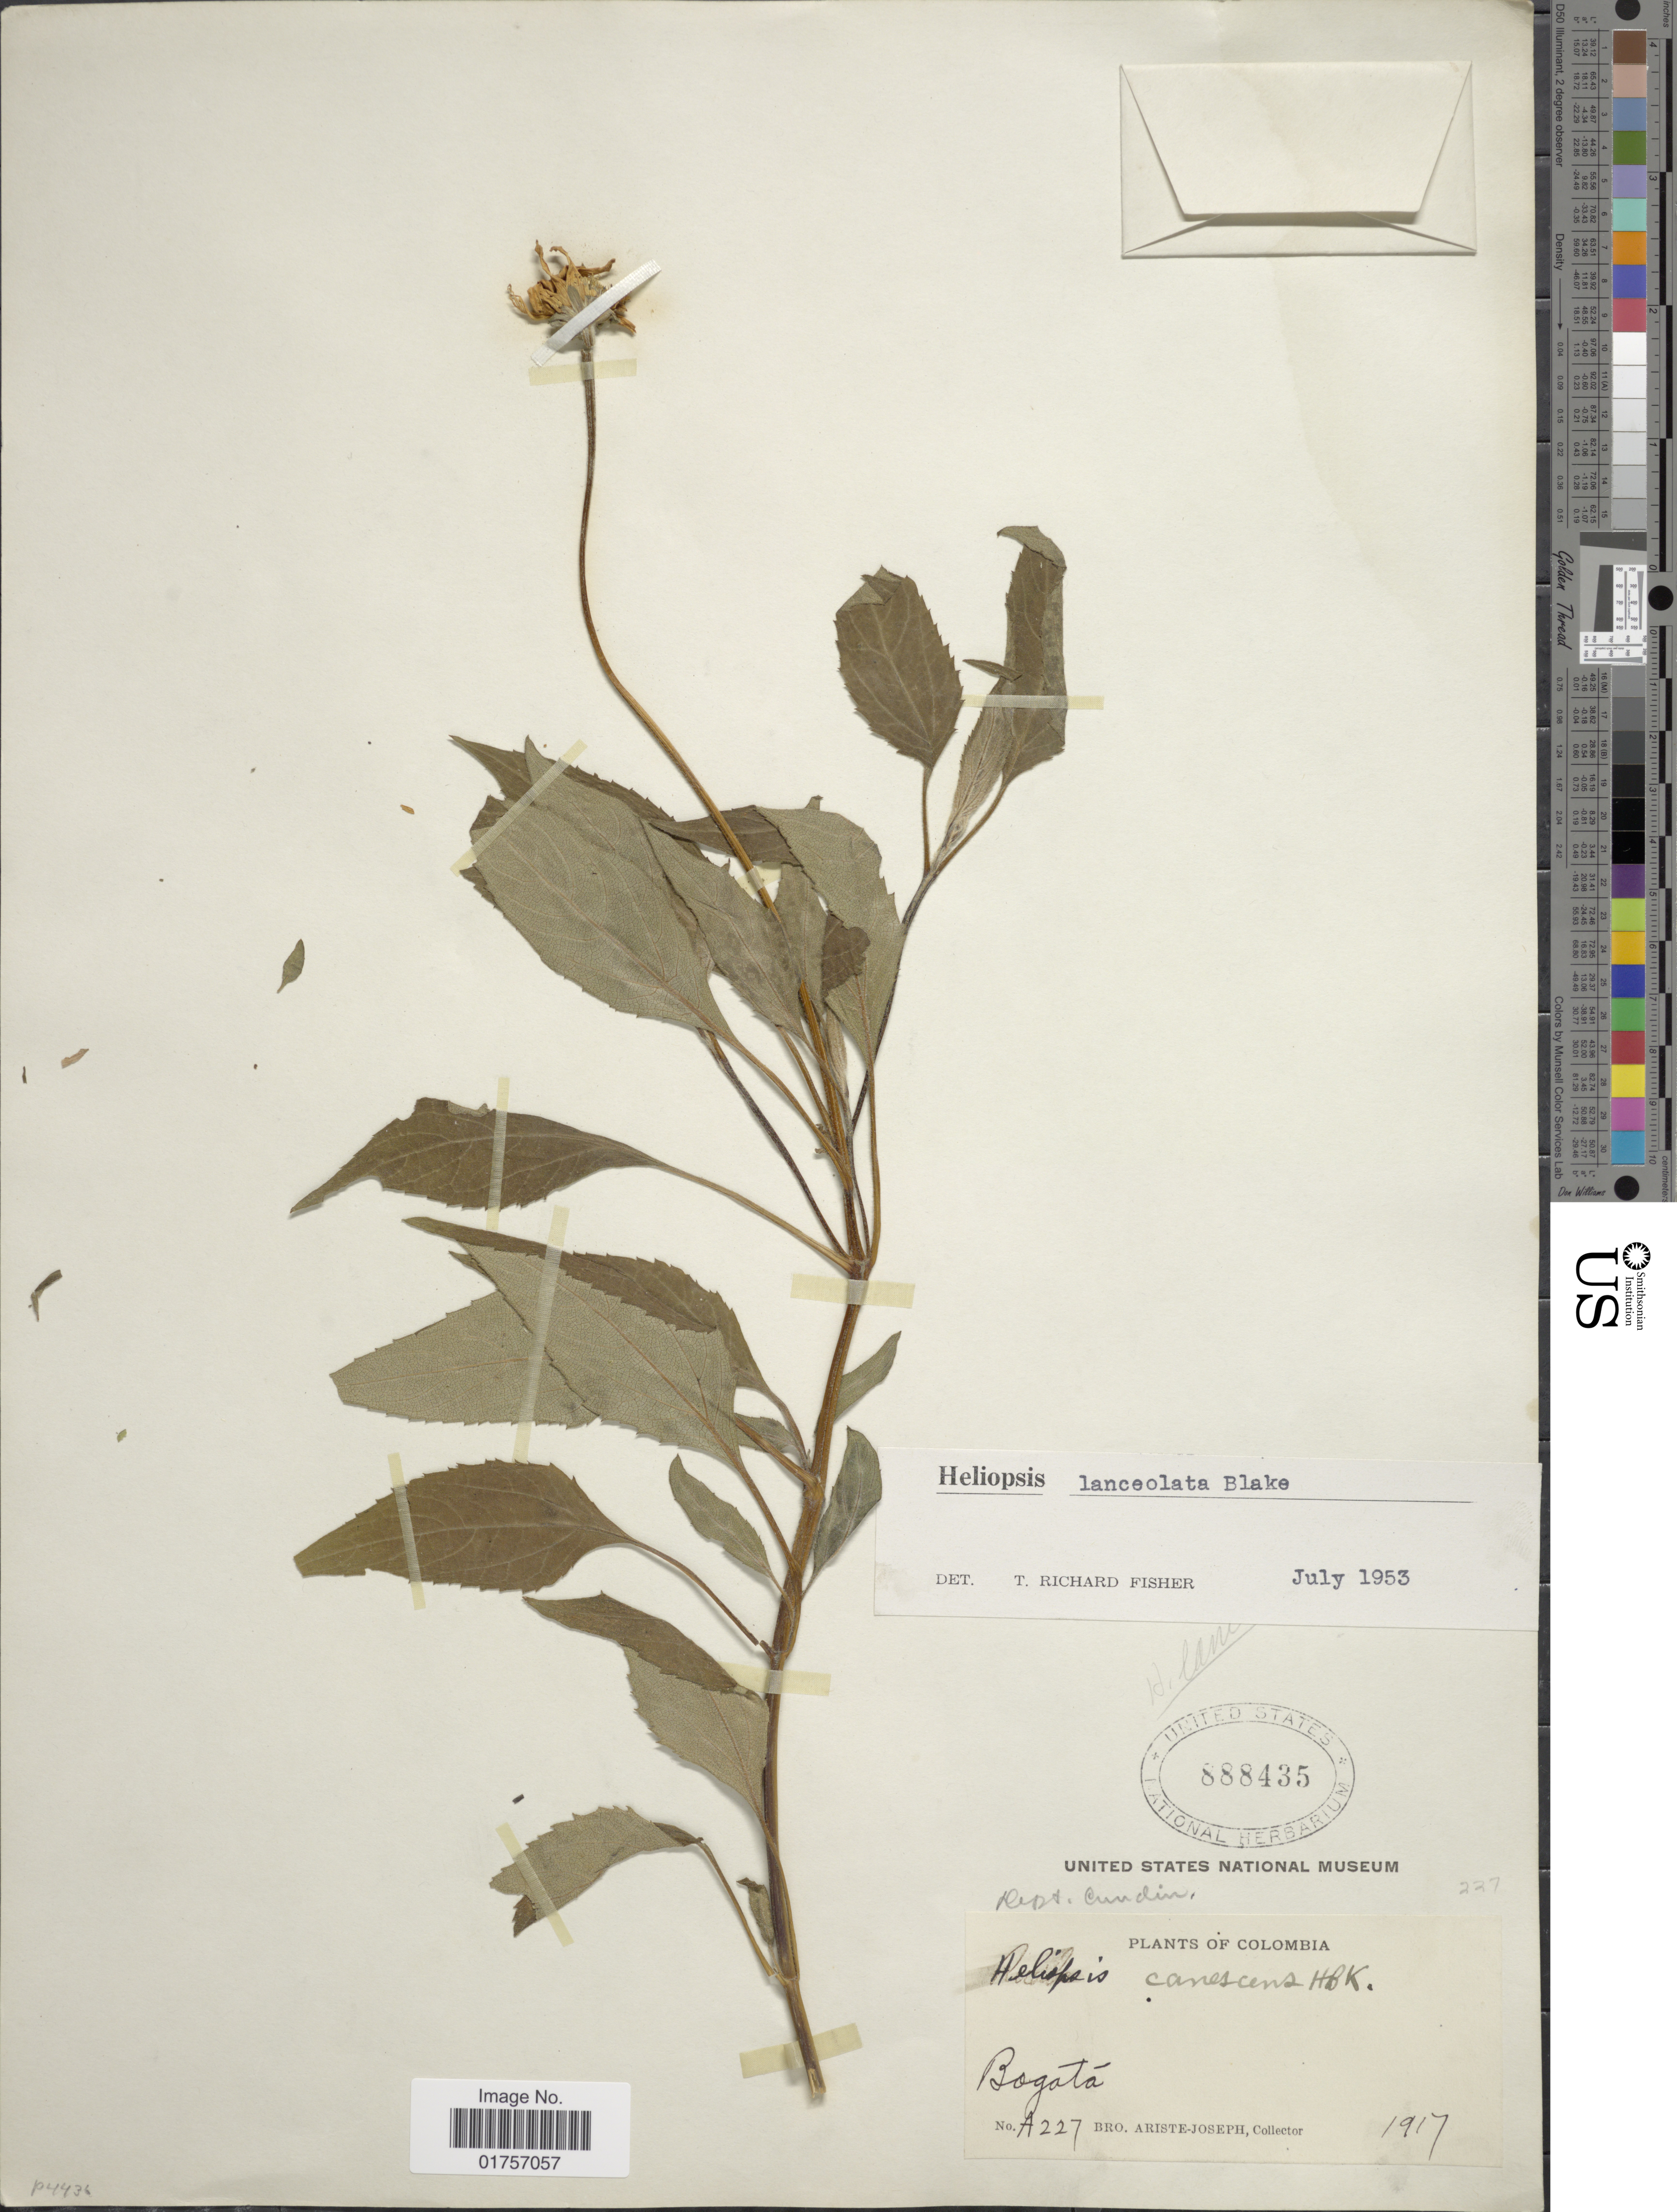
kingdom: Plantae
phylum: Tracheophyta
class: Magnoliopsida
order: Asterales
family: Asteraceae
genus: Heliopsis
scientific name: Heliopsis lanceolata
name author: S.F. Blake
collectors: Bro. Ariste-Joseph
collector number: A227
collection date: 1917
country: Colombia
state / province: Bogota D.C.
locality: Bogotá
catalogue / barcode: US 888435